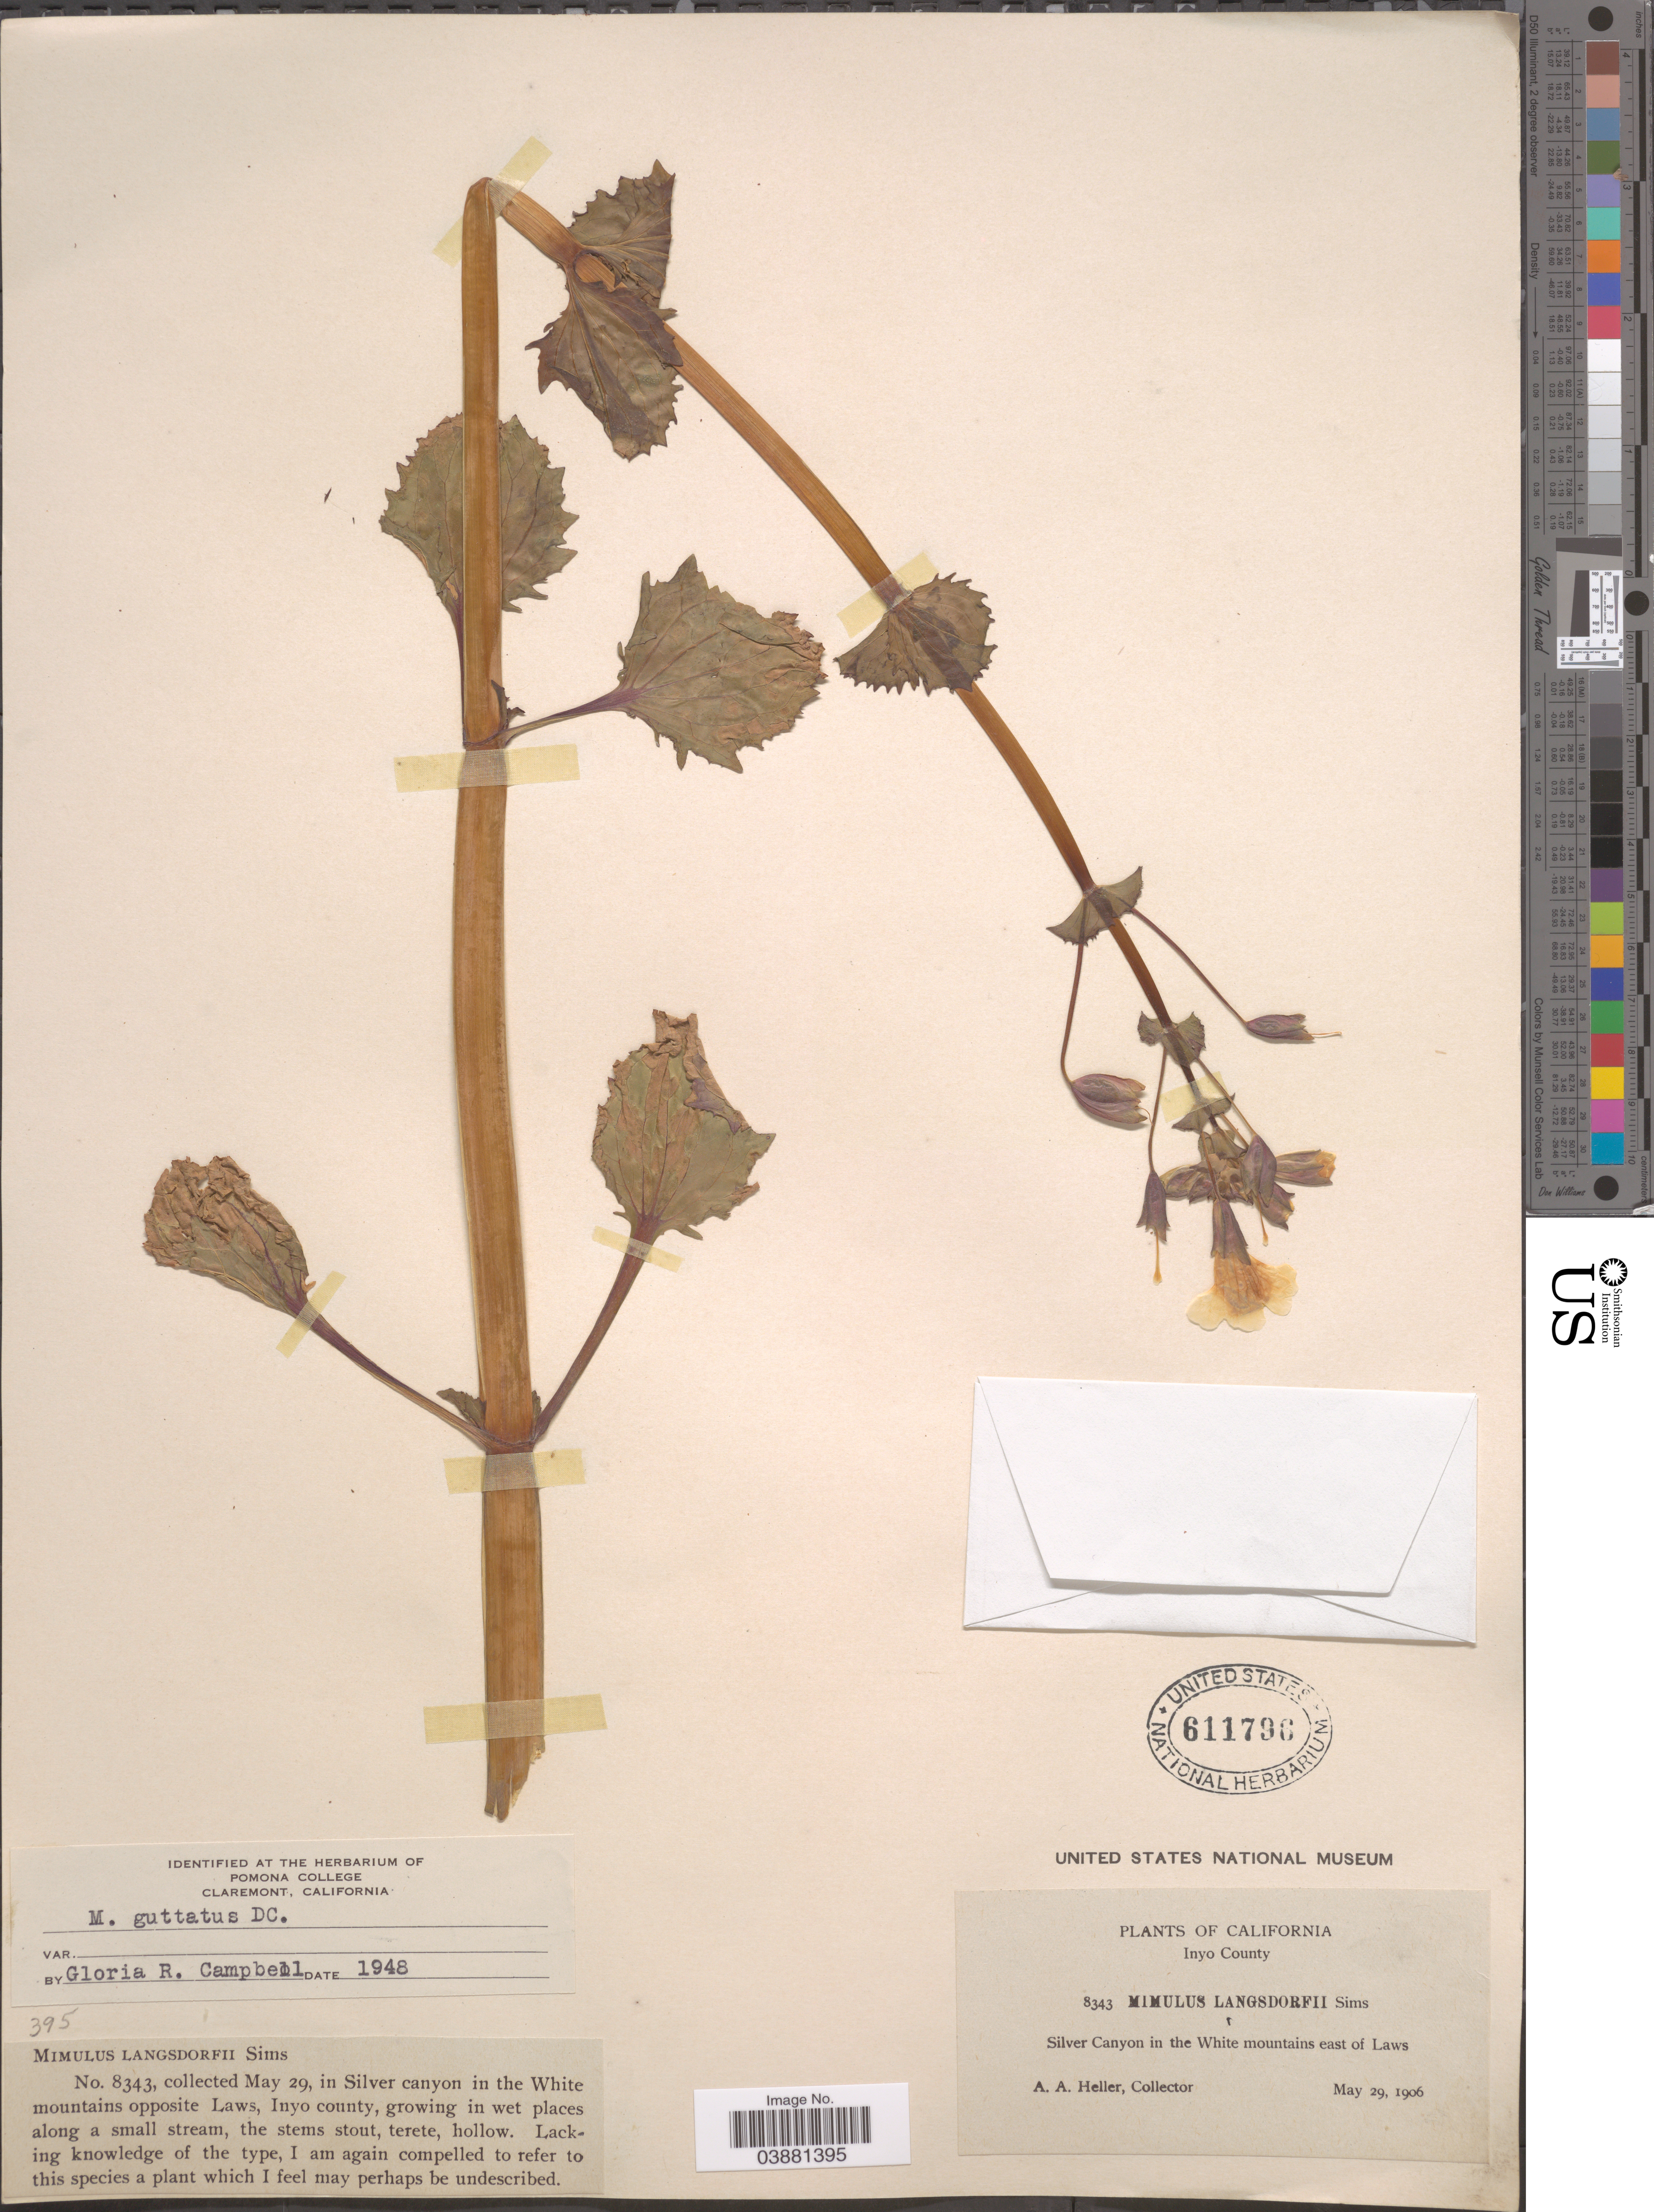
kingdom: Plantae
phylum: Tracheophyta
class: Magnoliopsida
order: Lamiales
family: Phrymaceae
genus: Mimulus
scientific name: Mimulus guttatus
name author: DC.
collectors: A. A. Heller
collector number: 8343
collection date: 1906-05-29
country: United States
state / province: California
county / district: Inyo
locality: Inyo County. Silver Canyon in the White Mountains east of Laws.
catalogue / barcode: US 611796